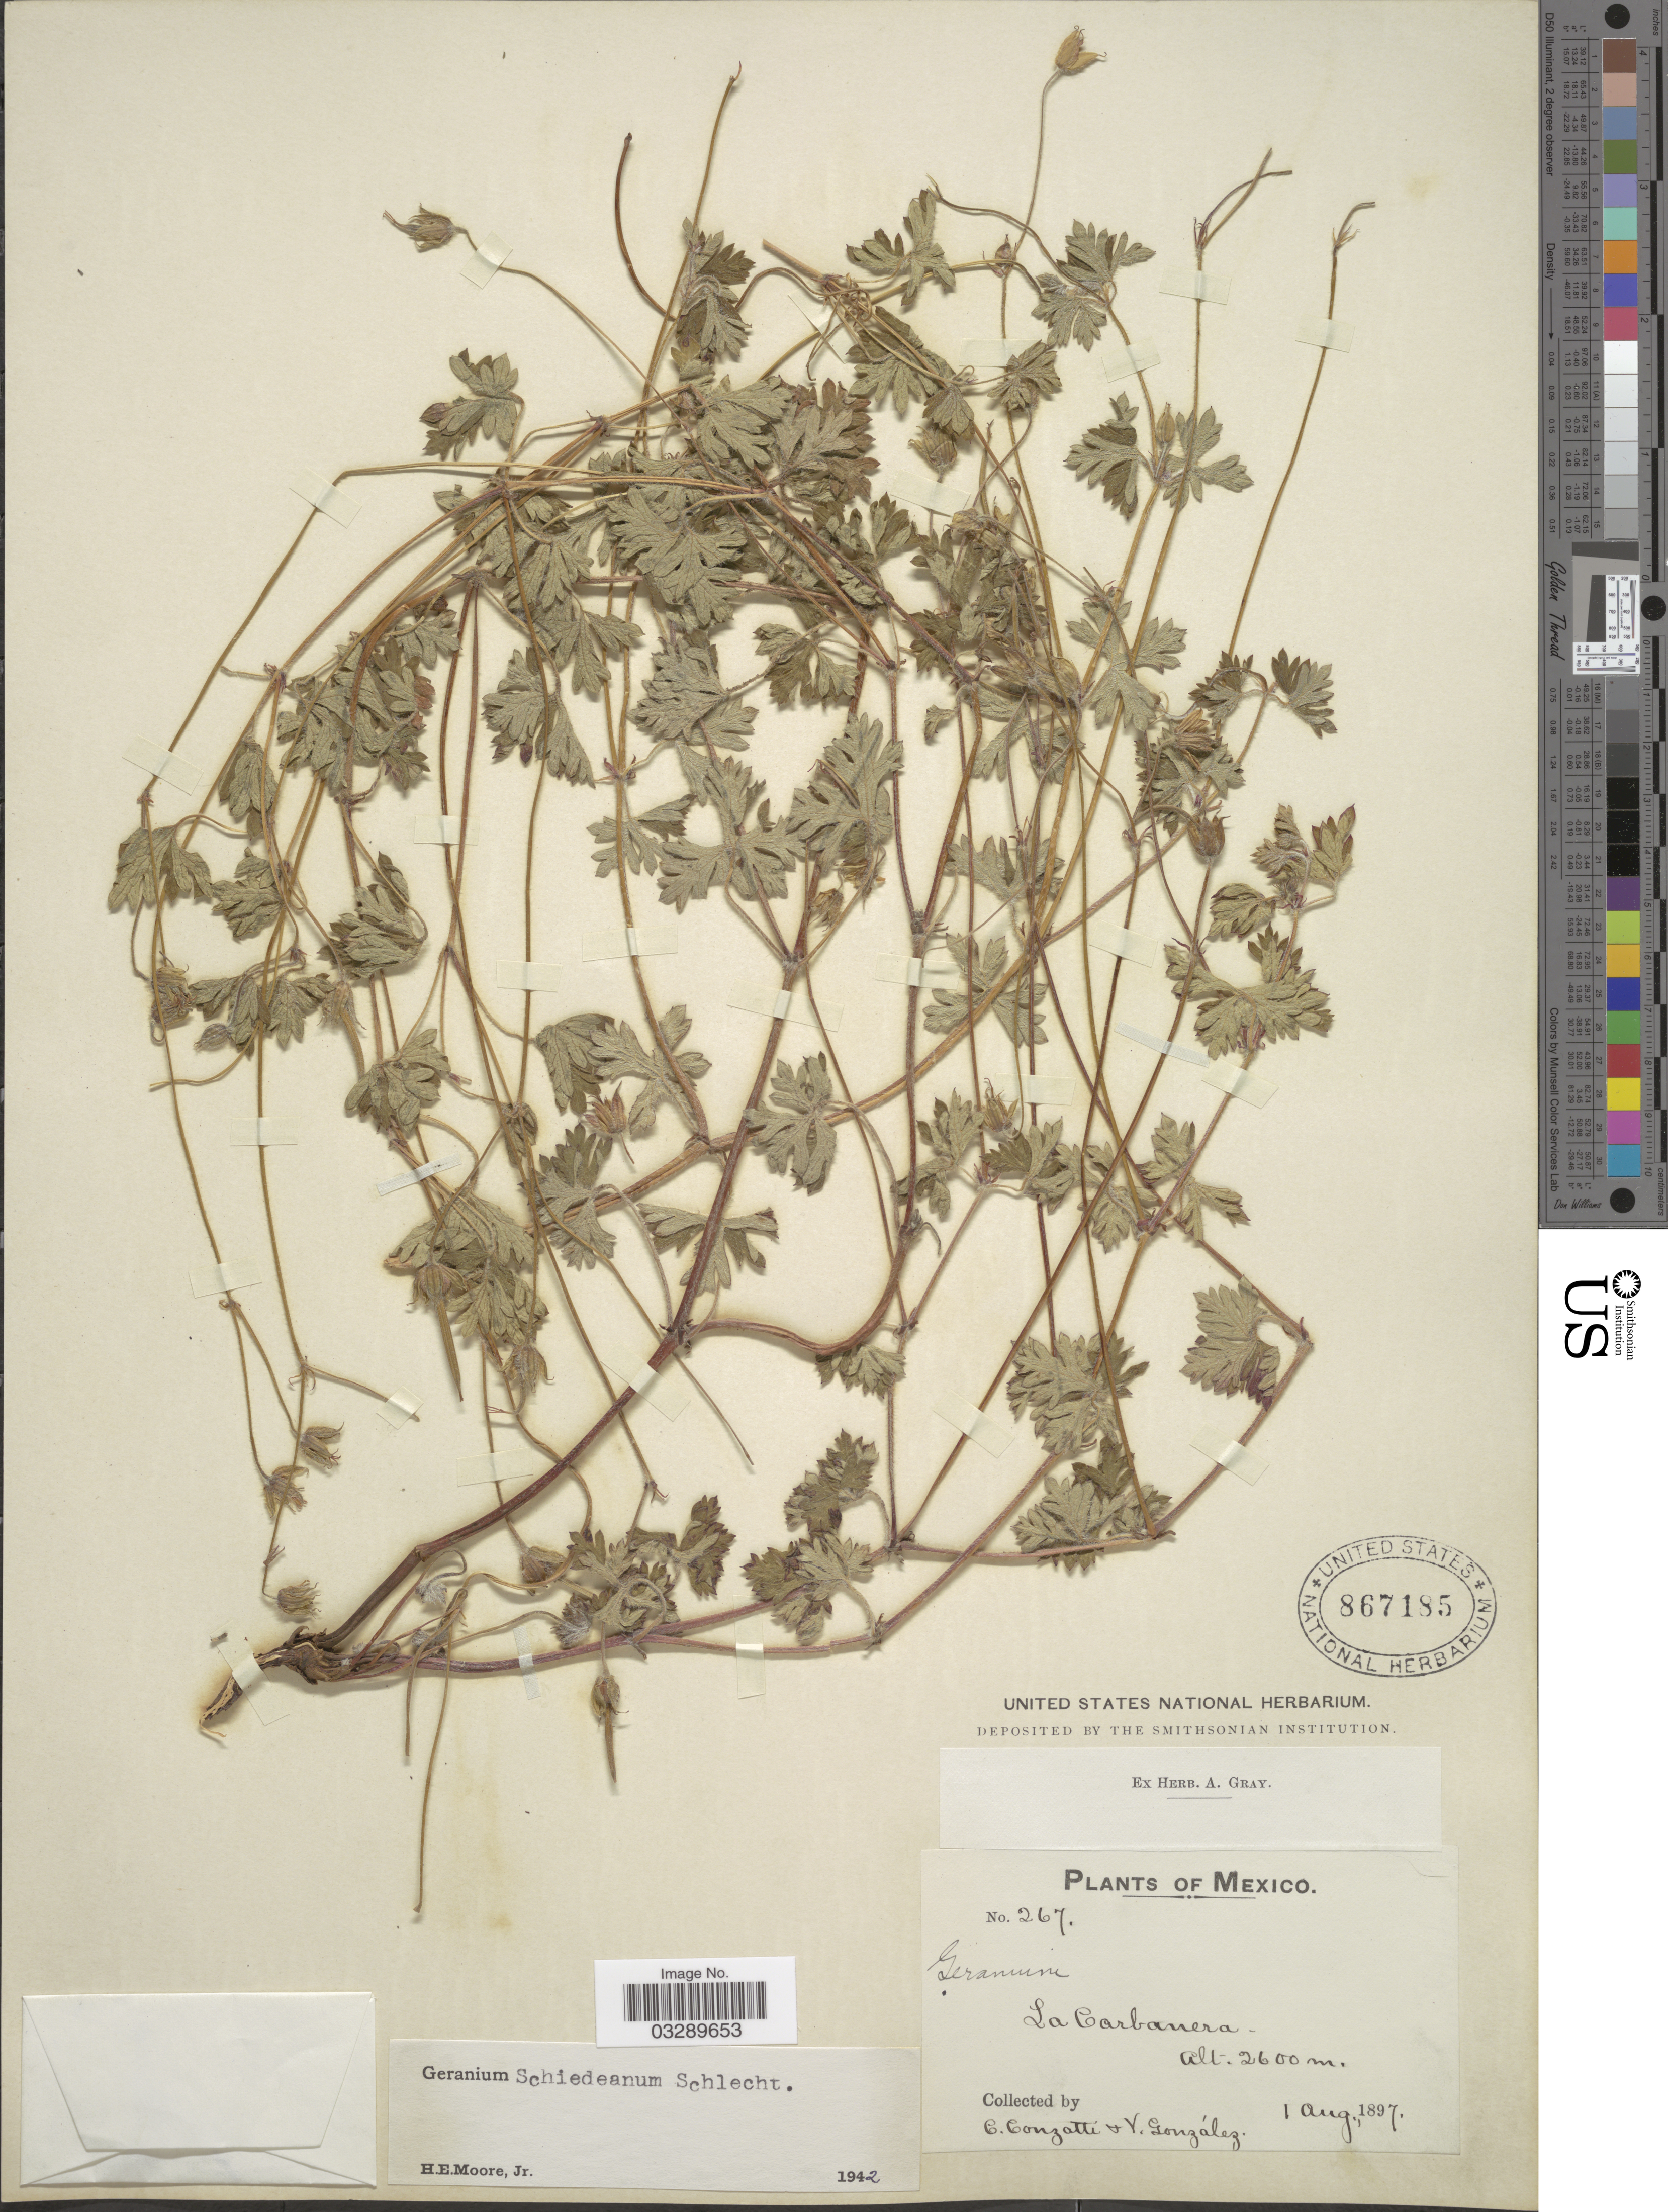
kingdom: Plantae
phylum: Tracheophyta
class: Magnoliopsida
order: Geraniales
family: Geraniaceae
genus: Geranium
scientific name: Geranium schiedeanum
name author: Schltdl.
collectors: C. Conzatti & V. González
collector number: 267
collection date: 1897-08-01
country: Mexico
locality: La Carbonera.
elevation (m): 2600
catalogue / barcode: US 867185